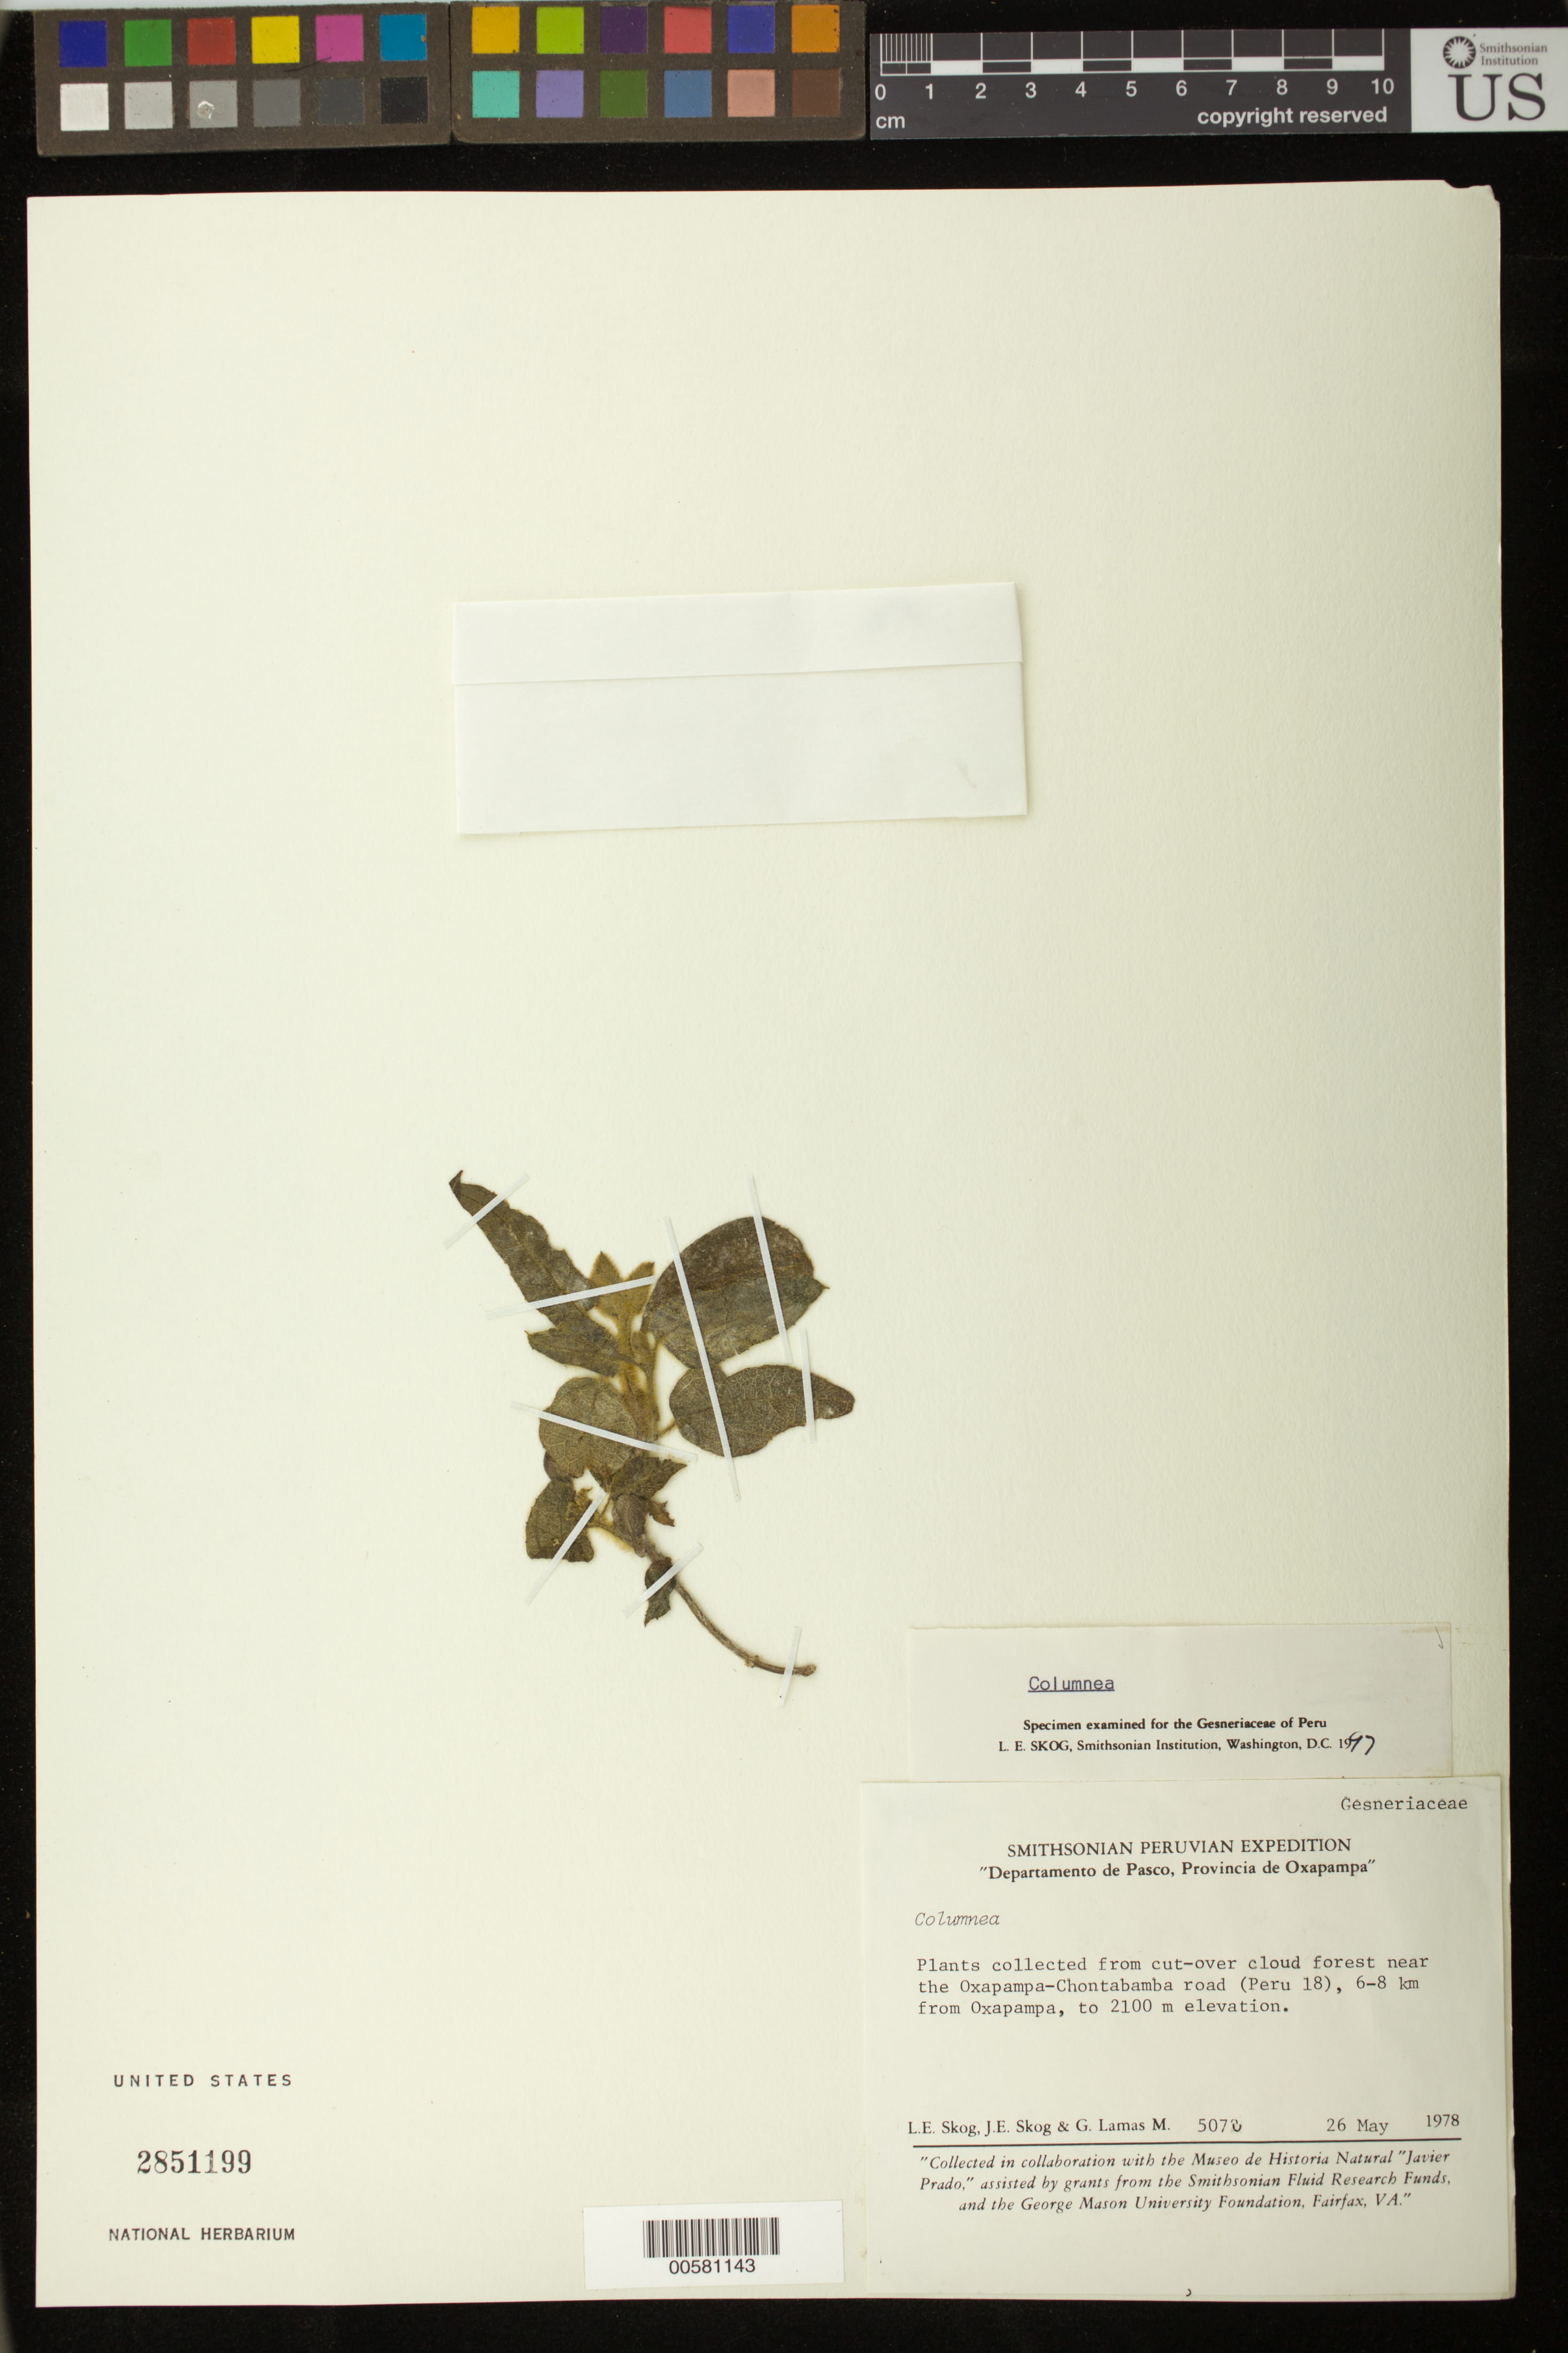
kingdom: Plantae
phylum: Tracheophyta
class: Magnoliopsida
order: Lamiales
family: Gesneriaceae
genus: Columnea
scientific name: Columnea sp.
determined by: Skog, Laurence E.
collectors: L. E. Skog, J. E. Skog & G. Lamas M.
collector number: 5070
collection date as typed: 26 May 1978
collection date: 1978-05-26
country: Peru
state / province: Pasco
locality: Prov. Oxapampa; near the Oxapampa - Chontabamba road (Peru 18), 6-8 km from Oxapampa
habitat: Cut-over cloud forest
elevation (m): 2100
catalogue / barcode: US 2851199